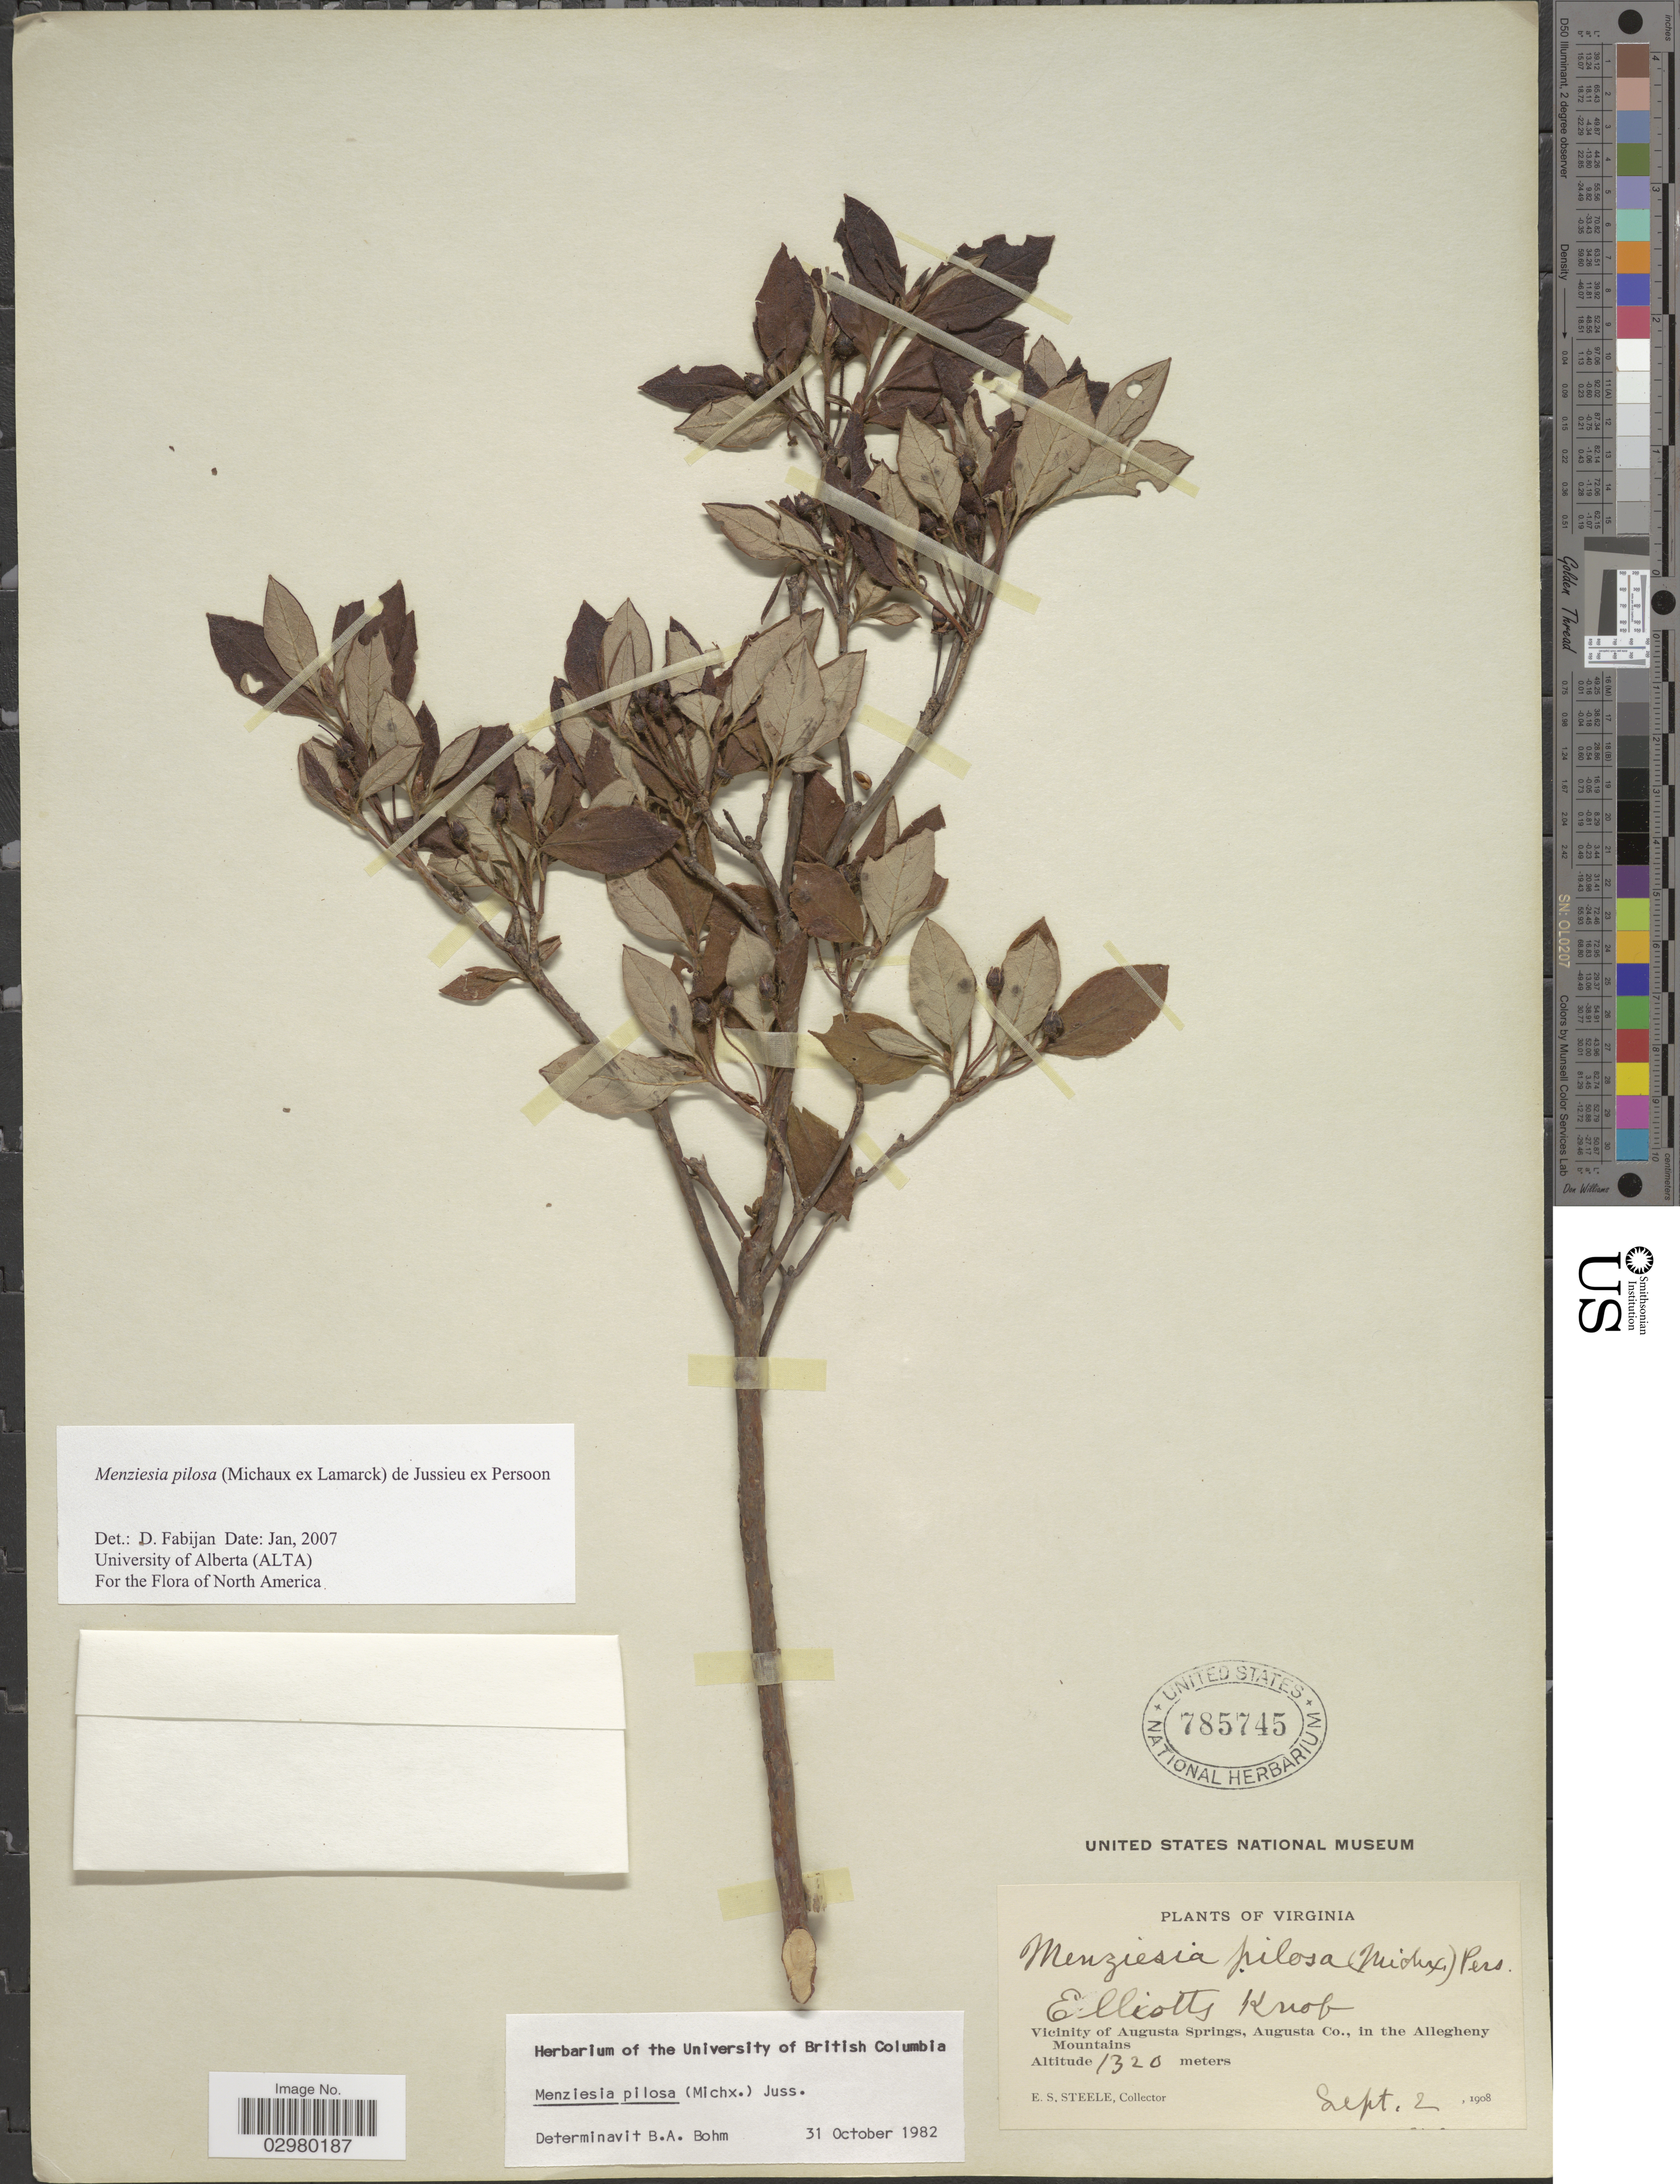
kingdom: Plantae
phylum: Tracheophyta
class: Magnoliopsida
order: Ericales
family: Ericaceae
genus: Menziesia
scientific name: Menziesia pilosa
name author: (Michx.) Juss.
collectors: E. Steele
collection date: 1908-09-02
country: United States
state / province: Virginia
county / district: Augusta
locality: Elliotts Knob. Vicinity of Augusta Springs, in the Allegheny Mountains.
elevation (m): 1320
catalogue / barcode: US 785745